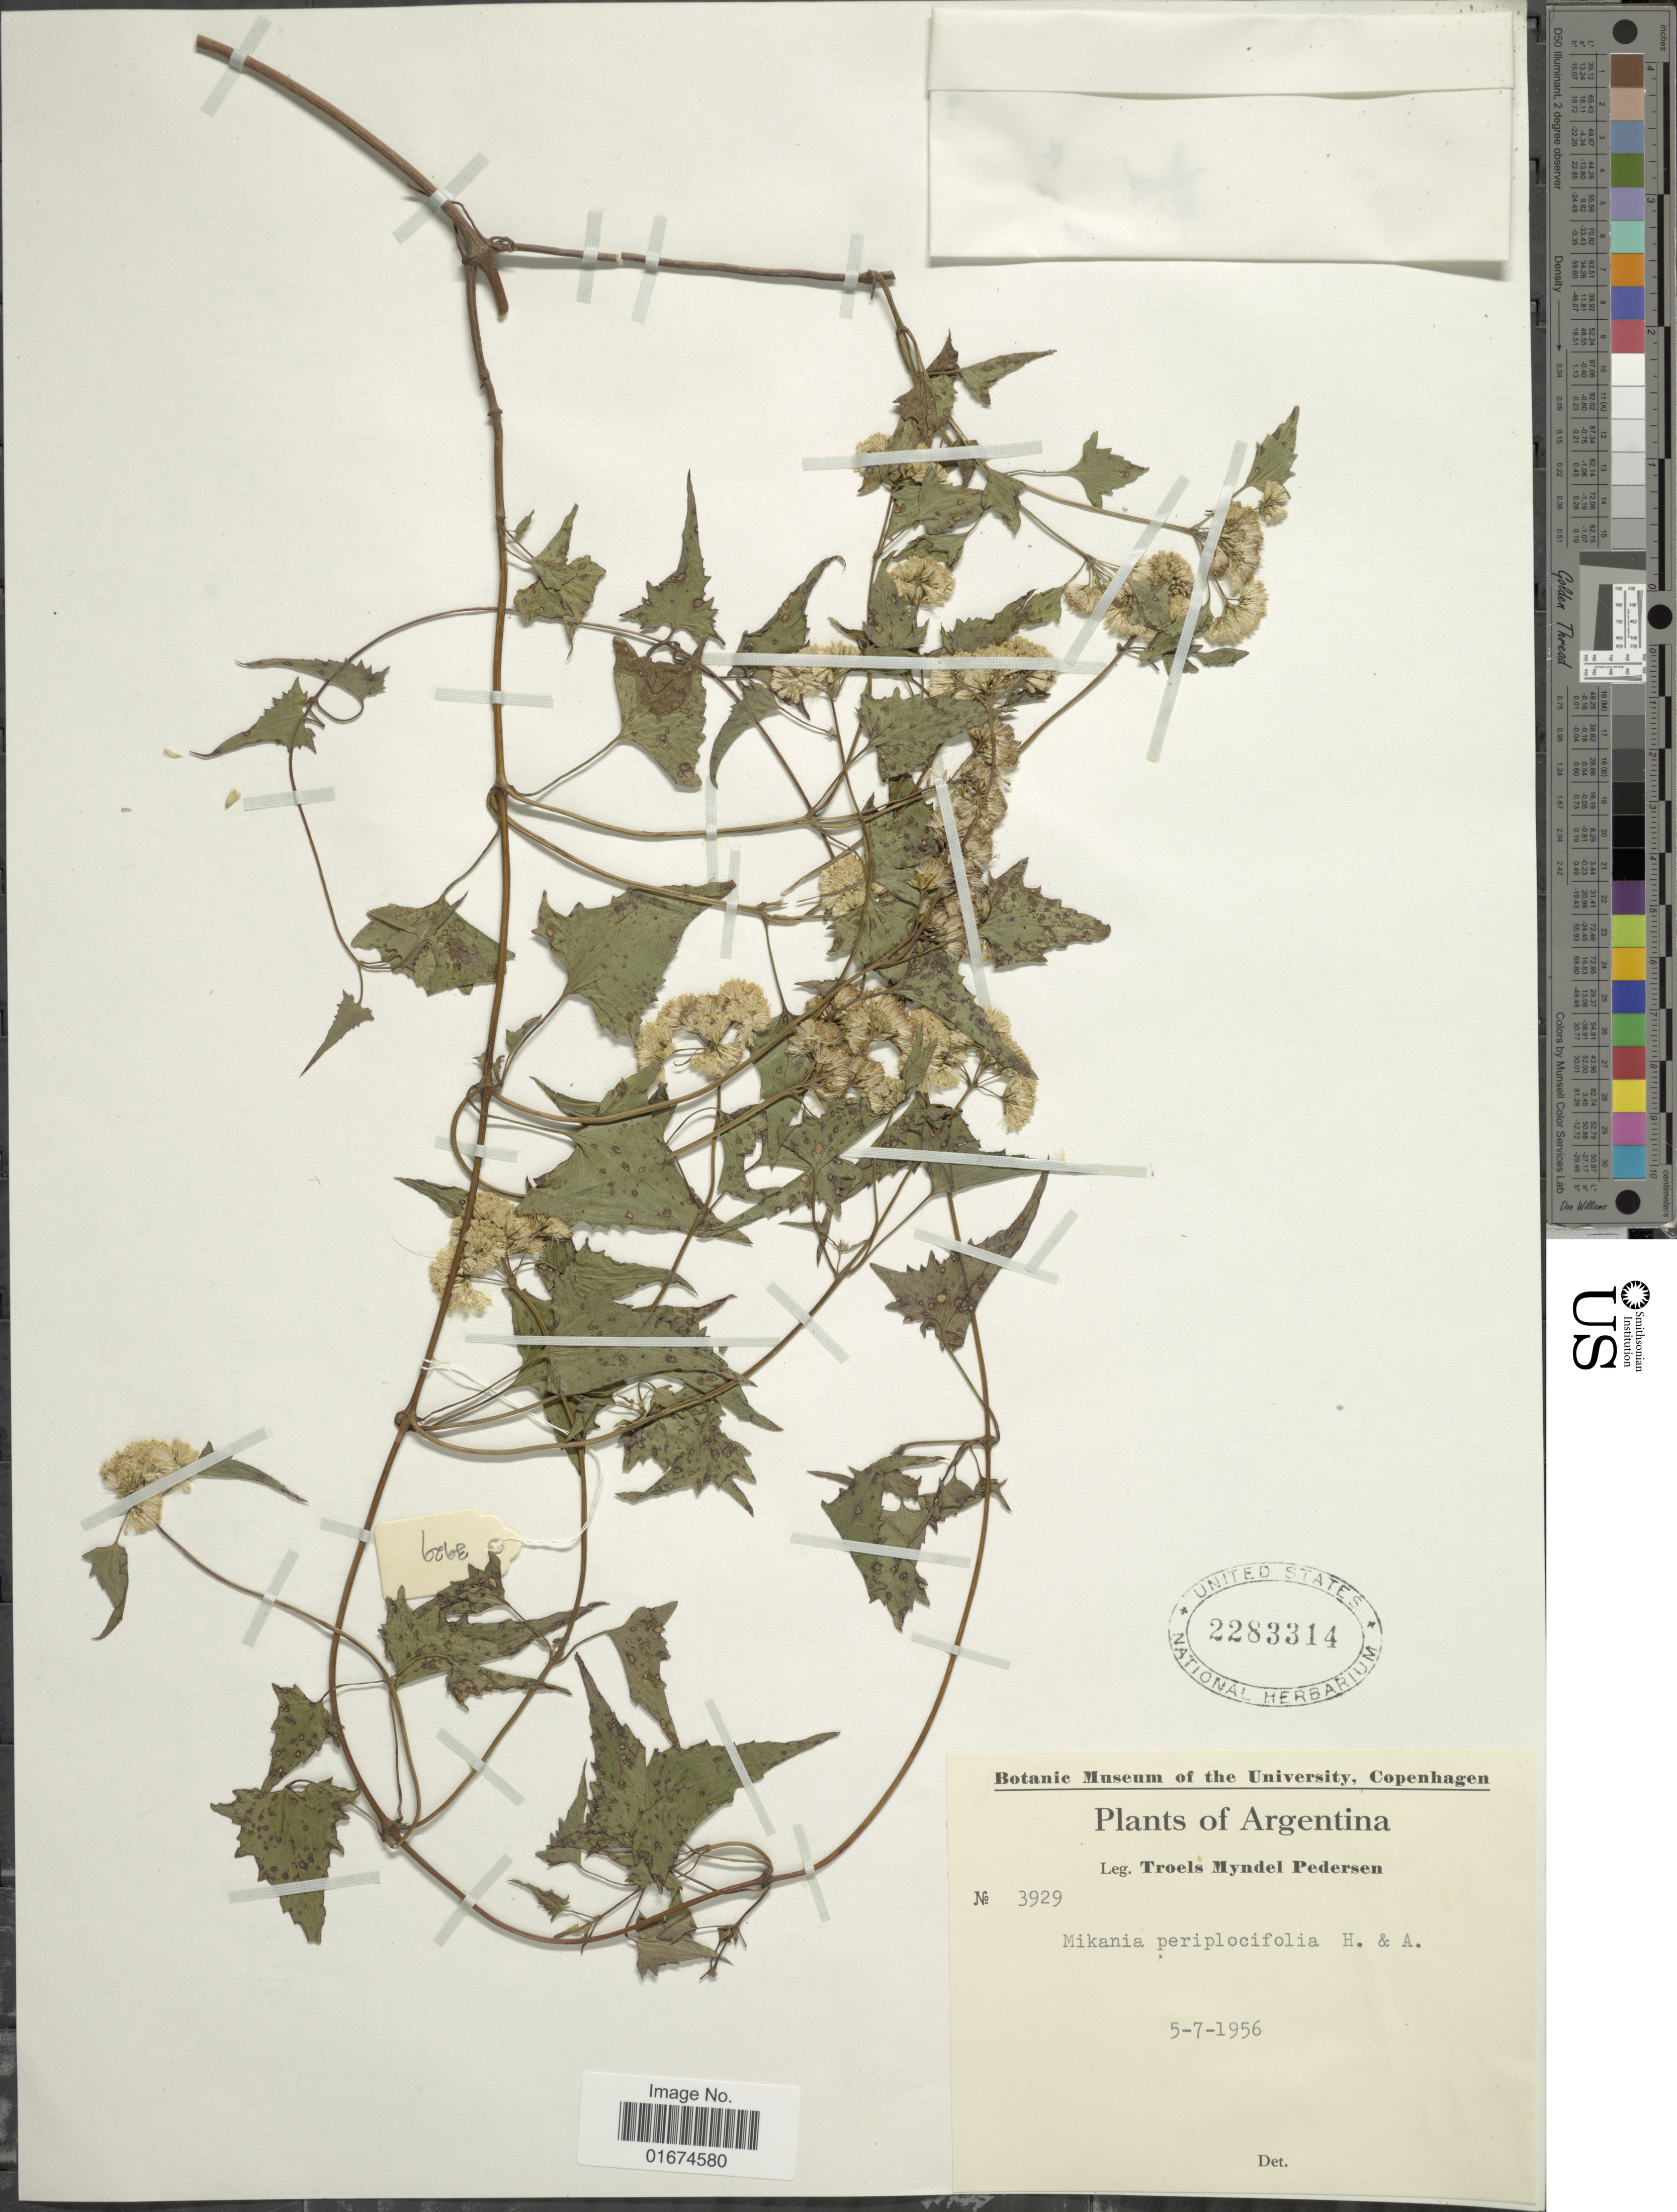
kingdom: Plantae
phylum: Tracheophyta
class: Magnoliopsida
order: Asterales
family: Asteraceae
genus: Mikania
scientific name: Mikania periplocifolia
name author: Hook. & Arn.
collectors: T. Pederson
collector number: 3929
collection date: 1956-07-05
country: Argentina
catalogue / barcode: US 2283314